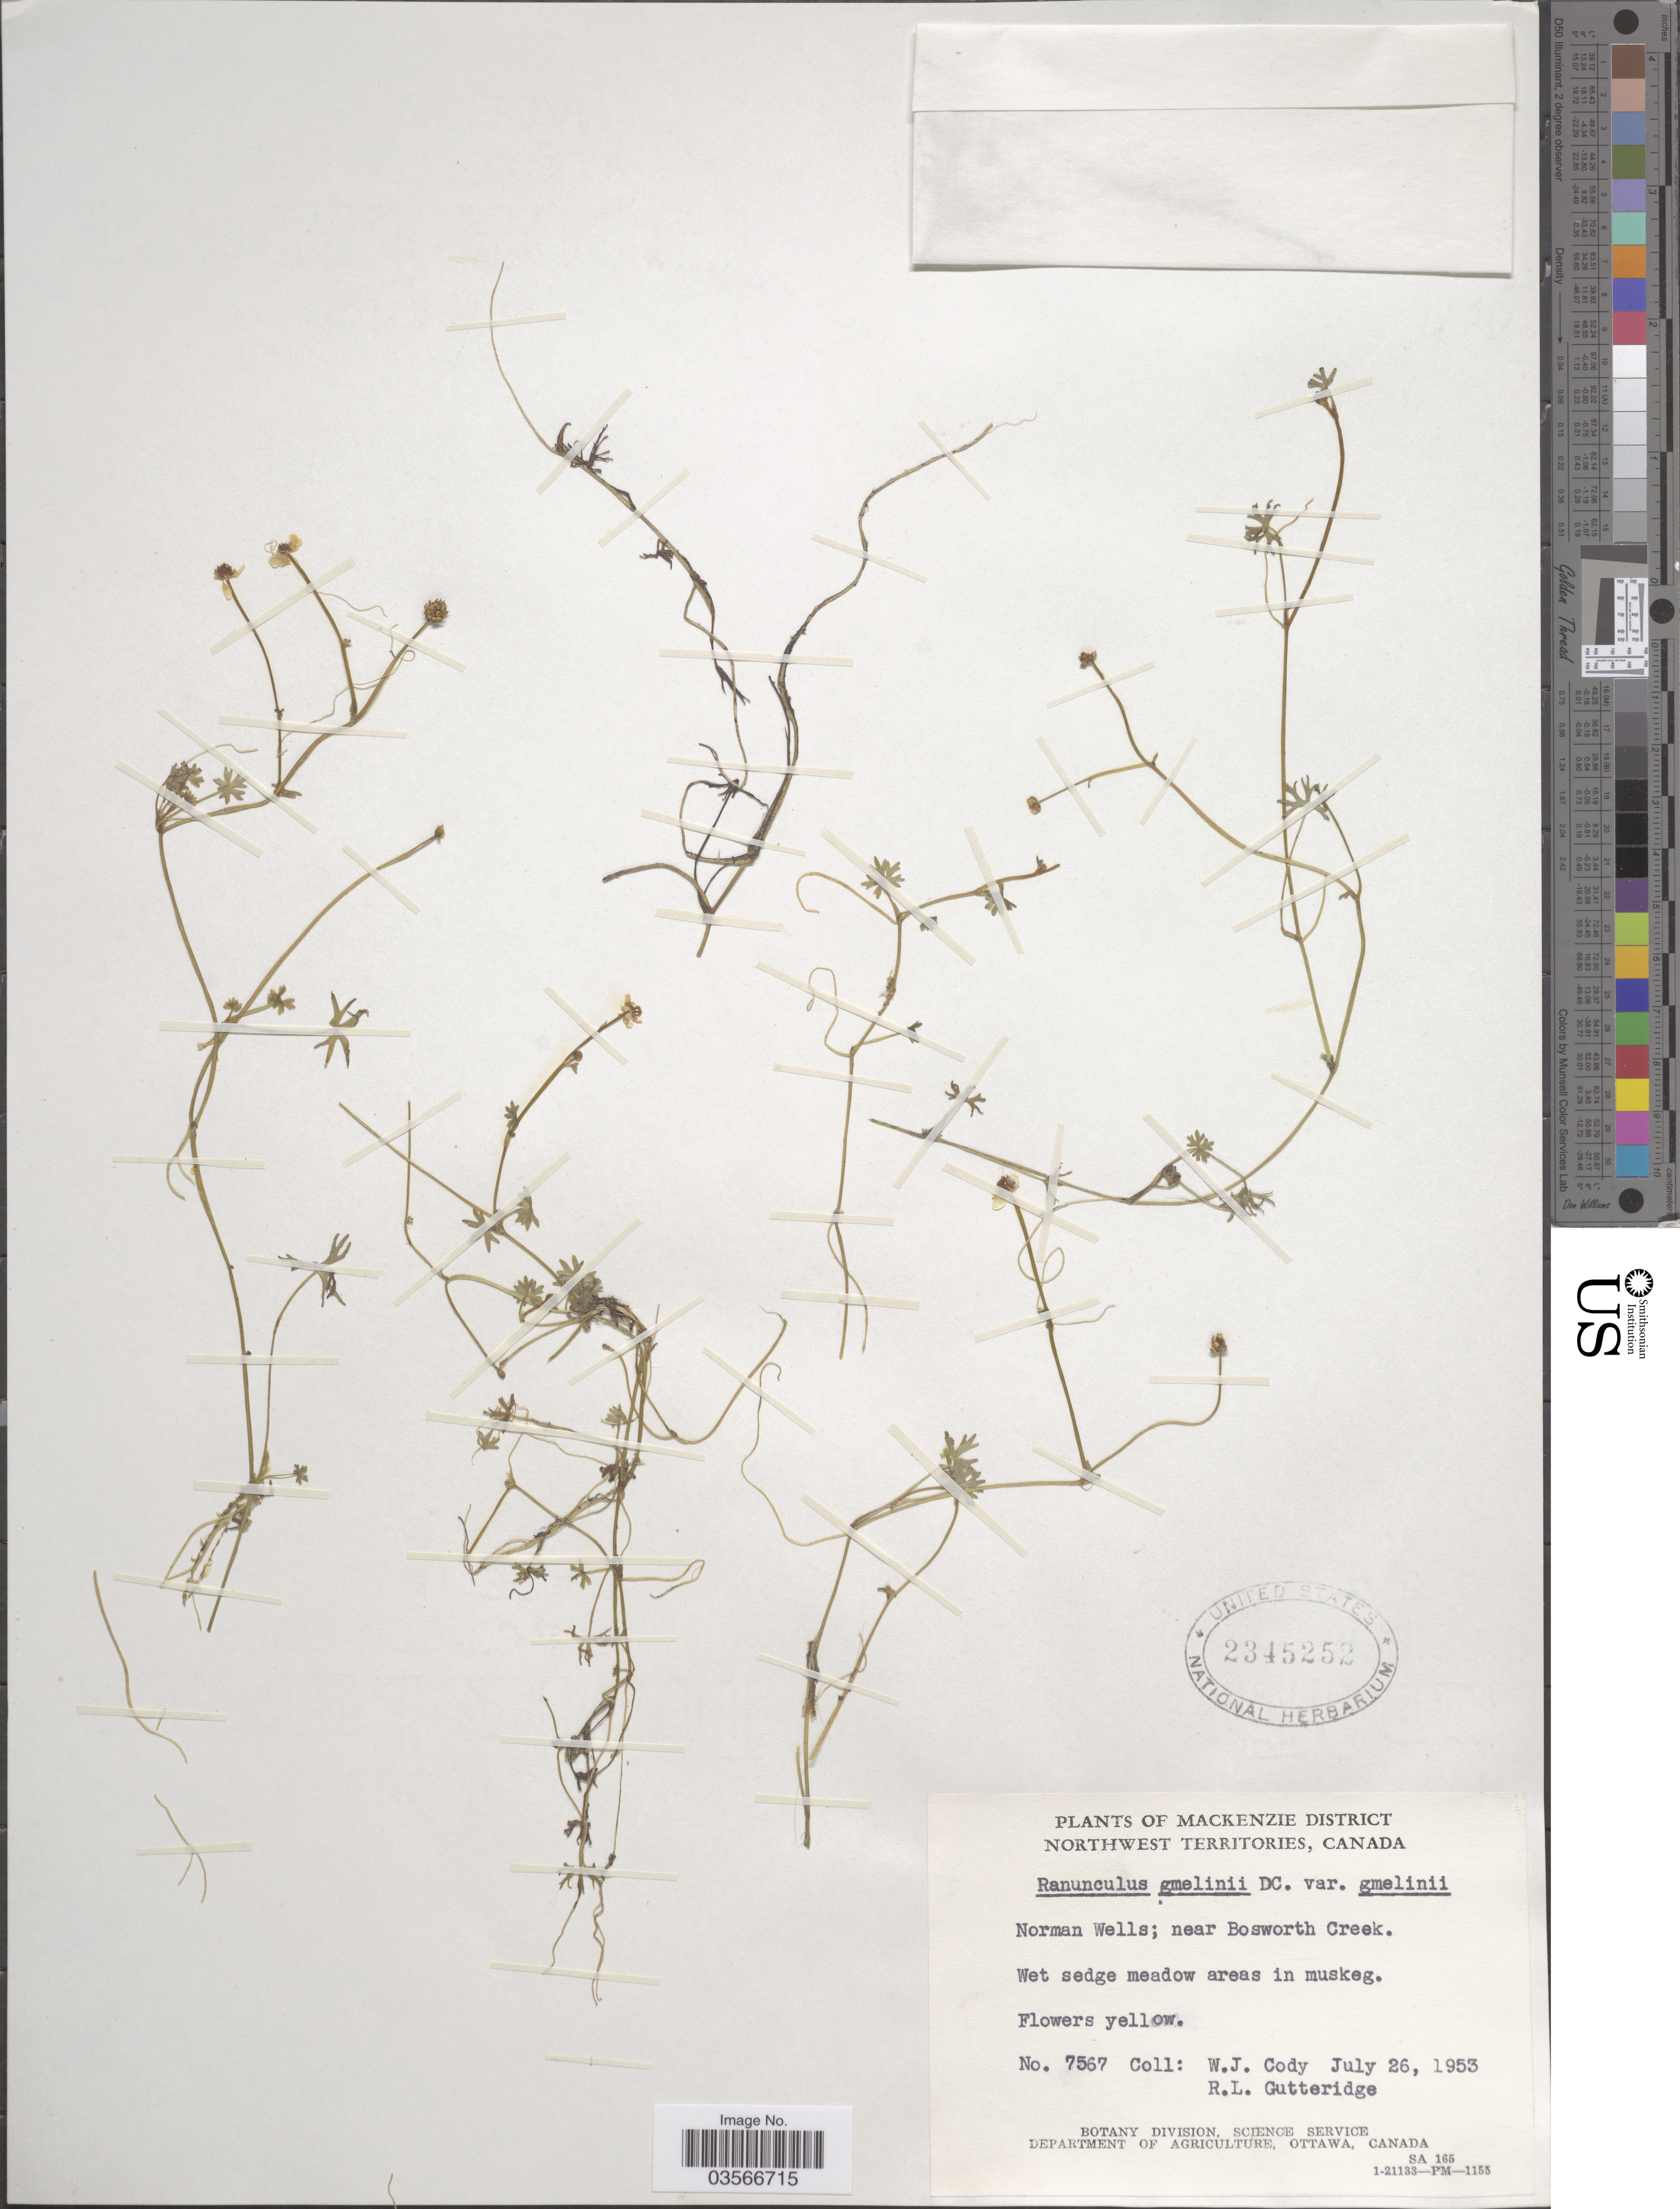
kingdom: Plantae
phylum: Tracheophyta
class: Magnoliopsida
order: Ranunculales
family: Ranunculaceae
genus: Ranunculus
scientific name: Ranunculus gmelinii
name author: DC.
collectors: W. Cody & R. Gutteridge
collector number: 7567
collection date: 1953-07-26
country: Canada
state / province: Northwest Territories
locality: Mackenzie District. Norman Wells; near Bosworth Creek.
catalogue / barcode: US 2345252